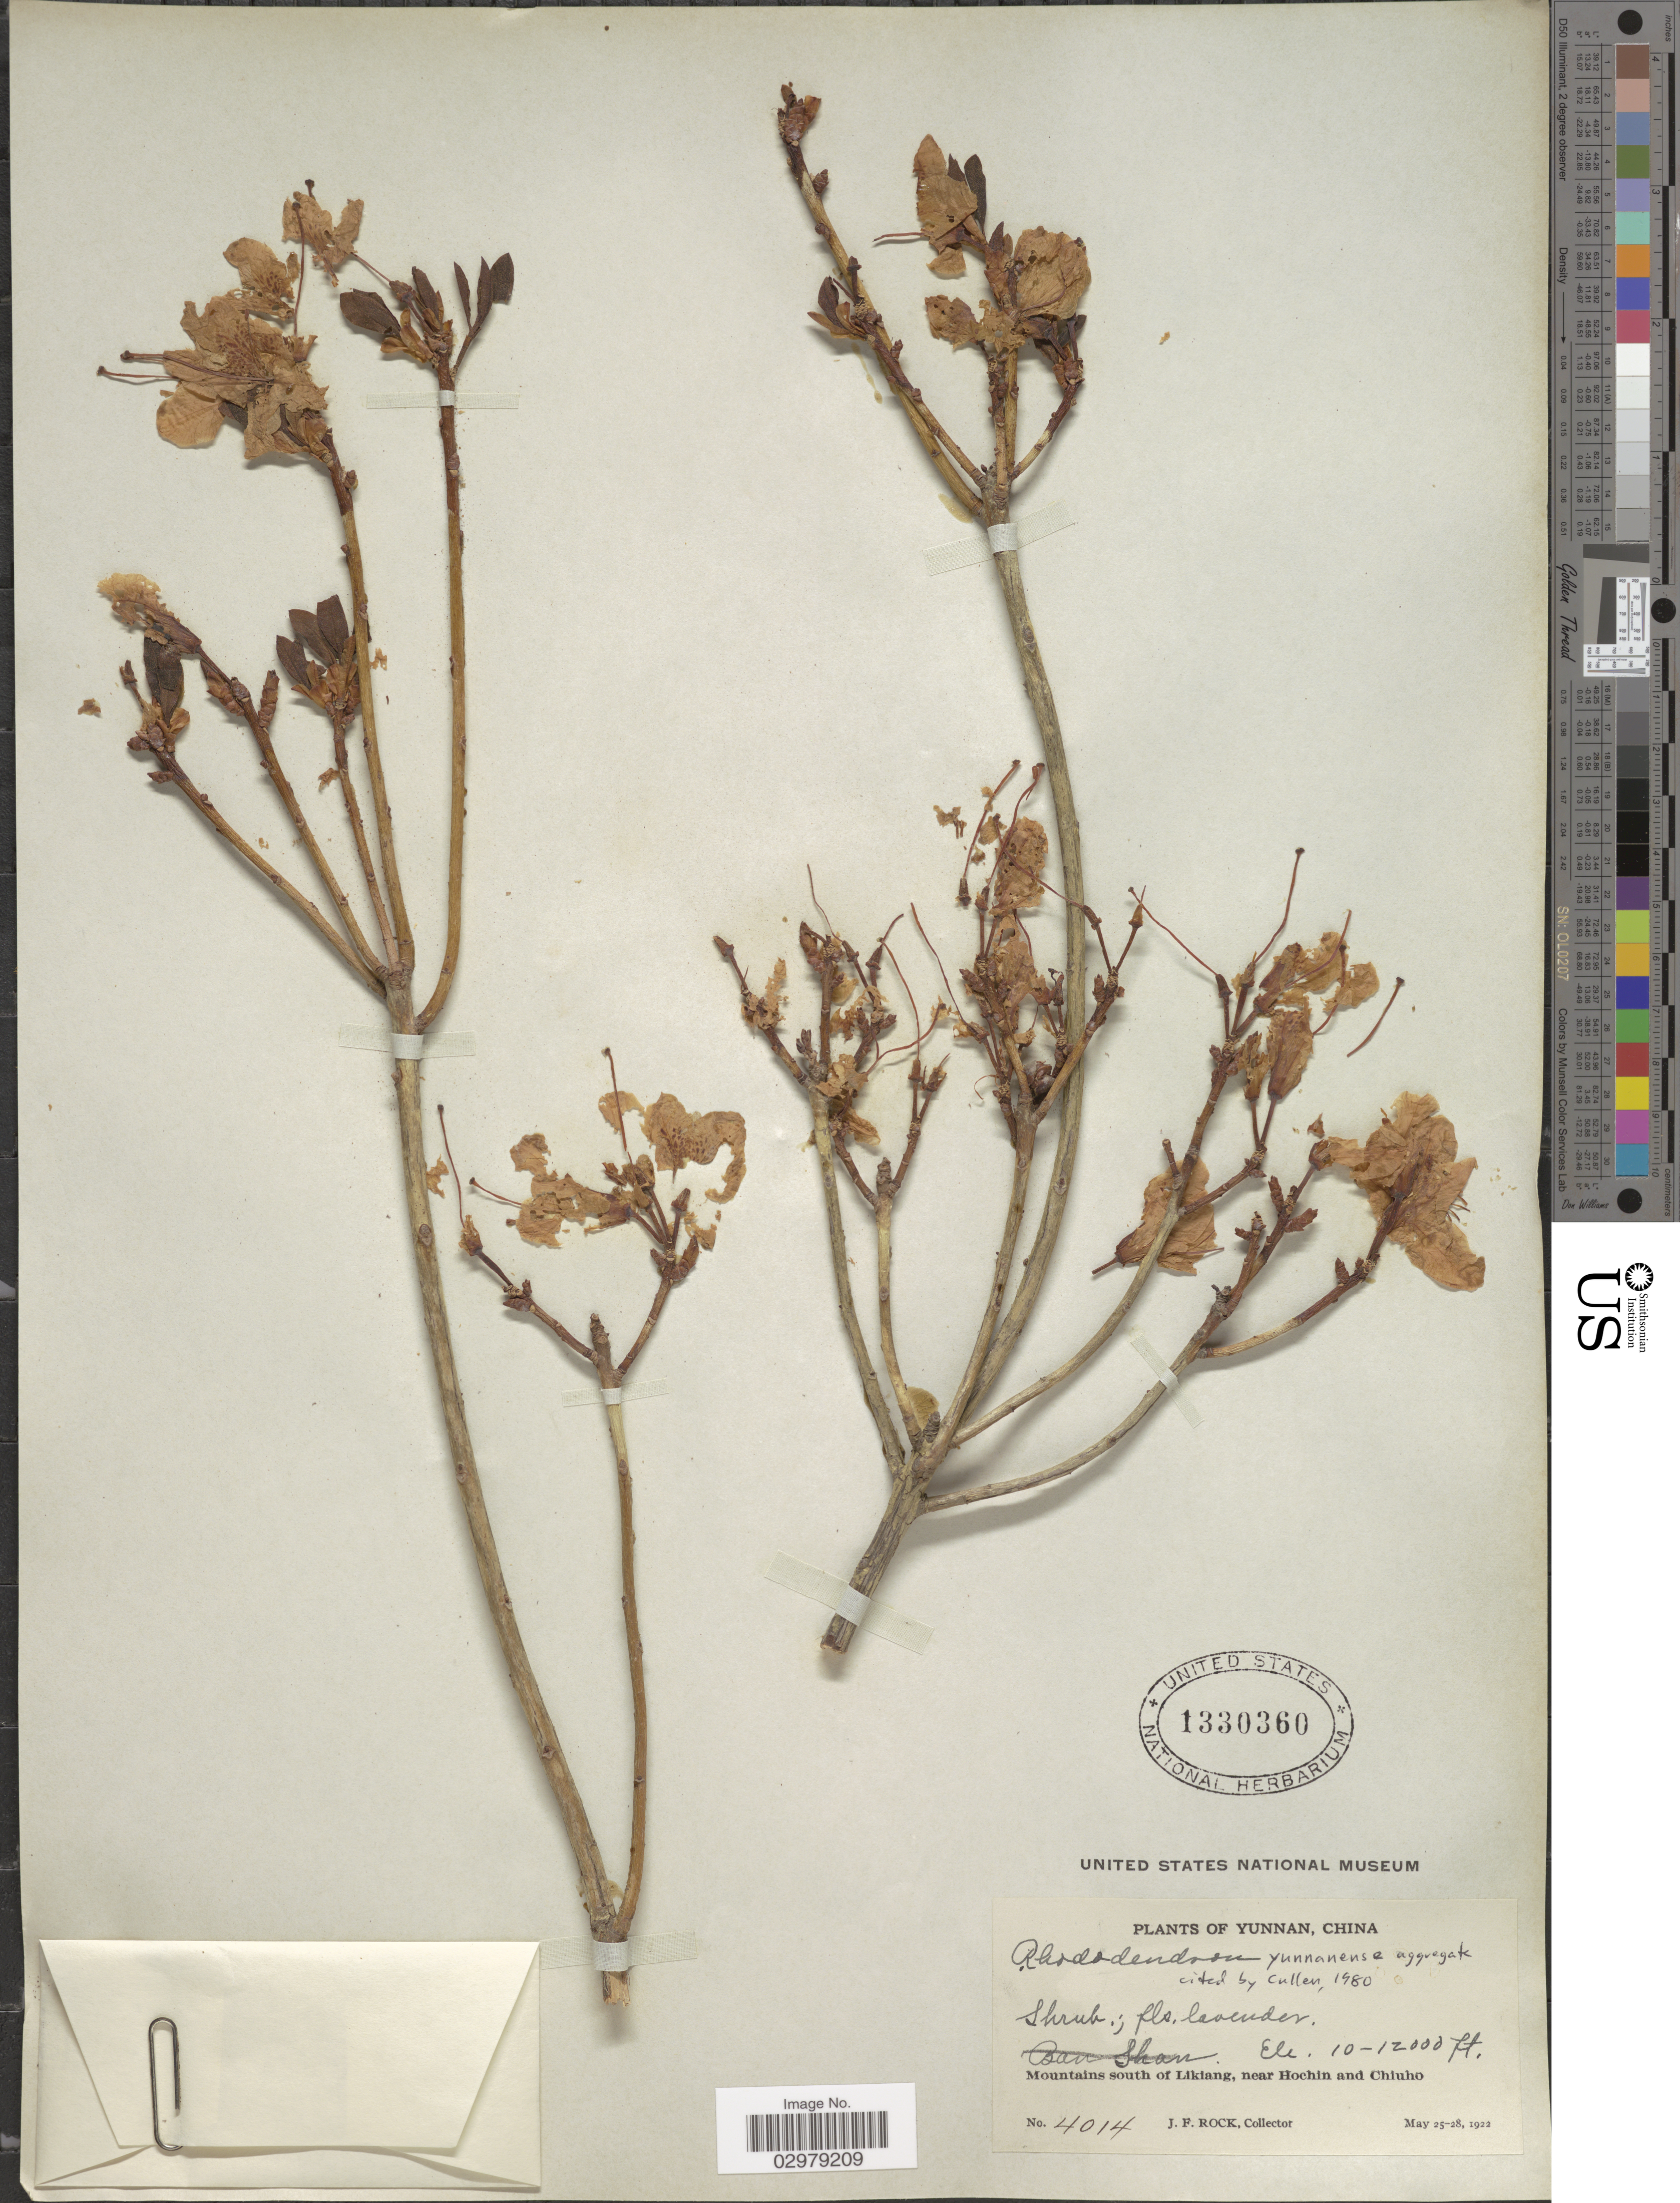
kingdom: Plantae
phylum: Tracheophyta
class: Magnoliopsida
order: Ericales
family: Ericaceae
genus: Rhododendron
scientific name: Rhododendron yunnanense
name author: Franch.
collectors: J. Rock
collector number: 4014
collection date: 1922-05-25/1922-05-28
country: China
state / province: Yunnan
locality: Mountains south of Likiang, near Hochin and Chiuho.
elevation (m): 3048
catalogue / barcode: US 1330360